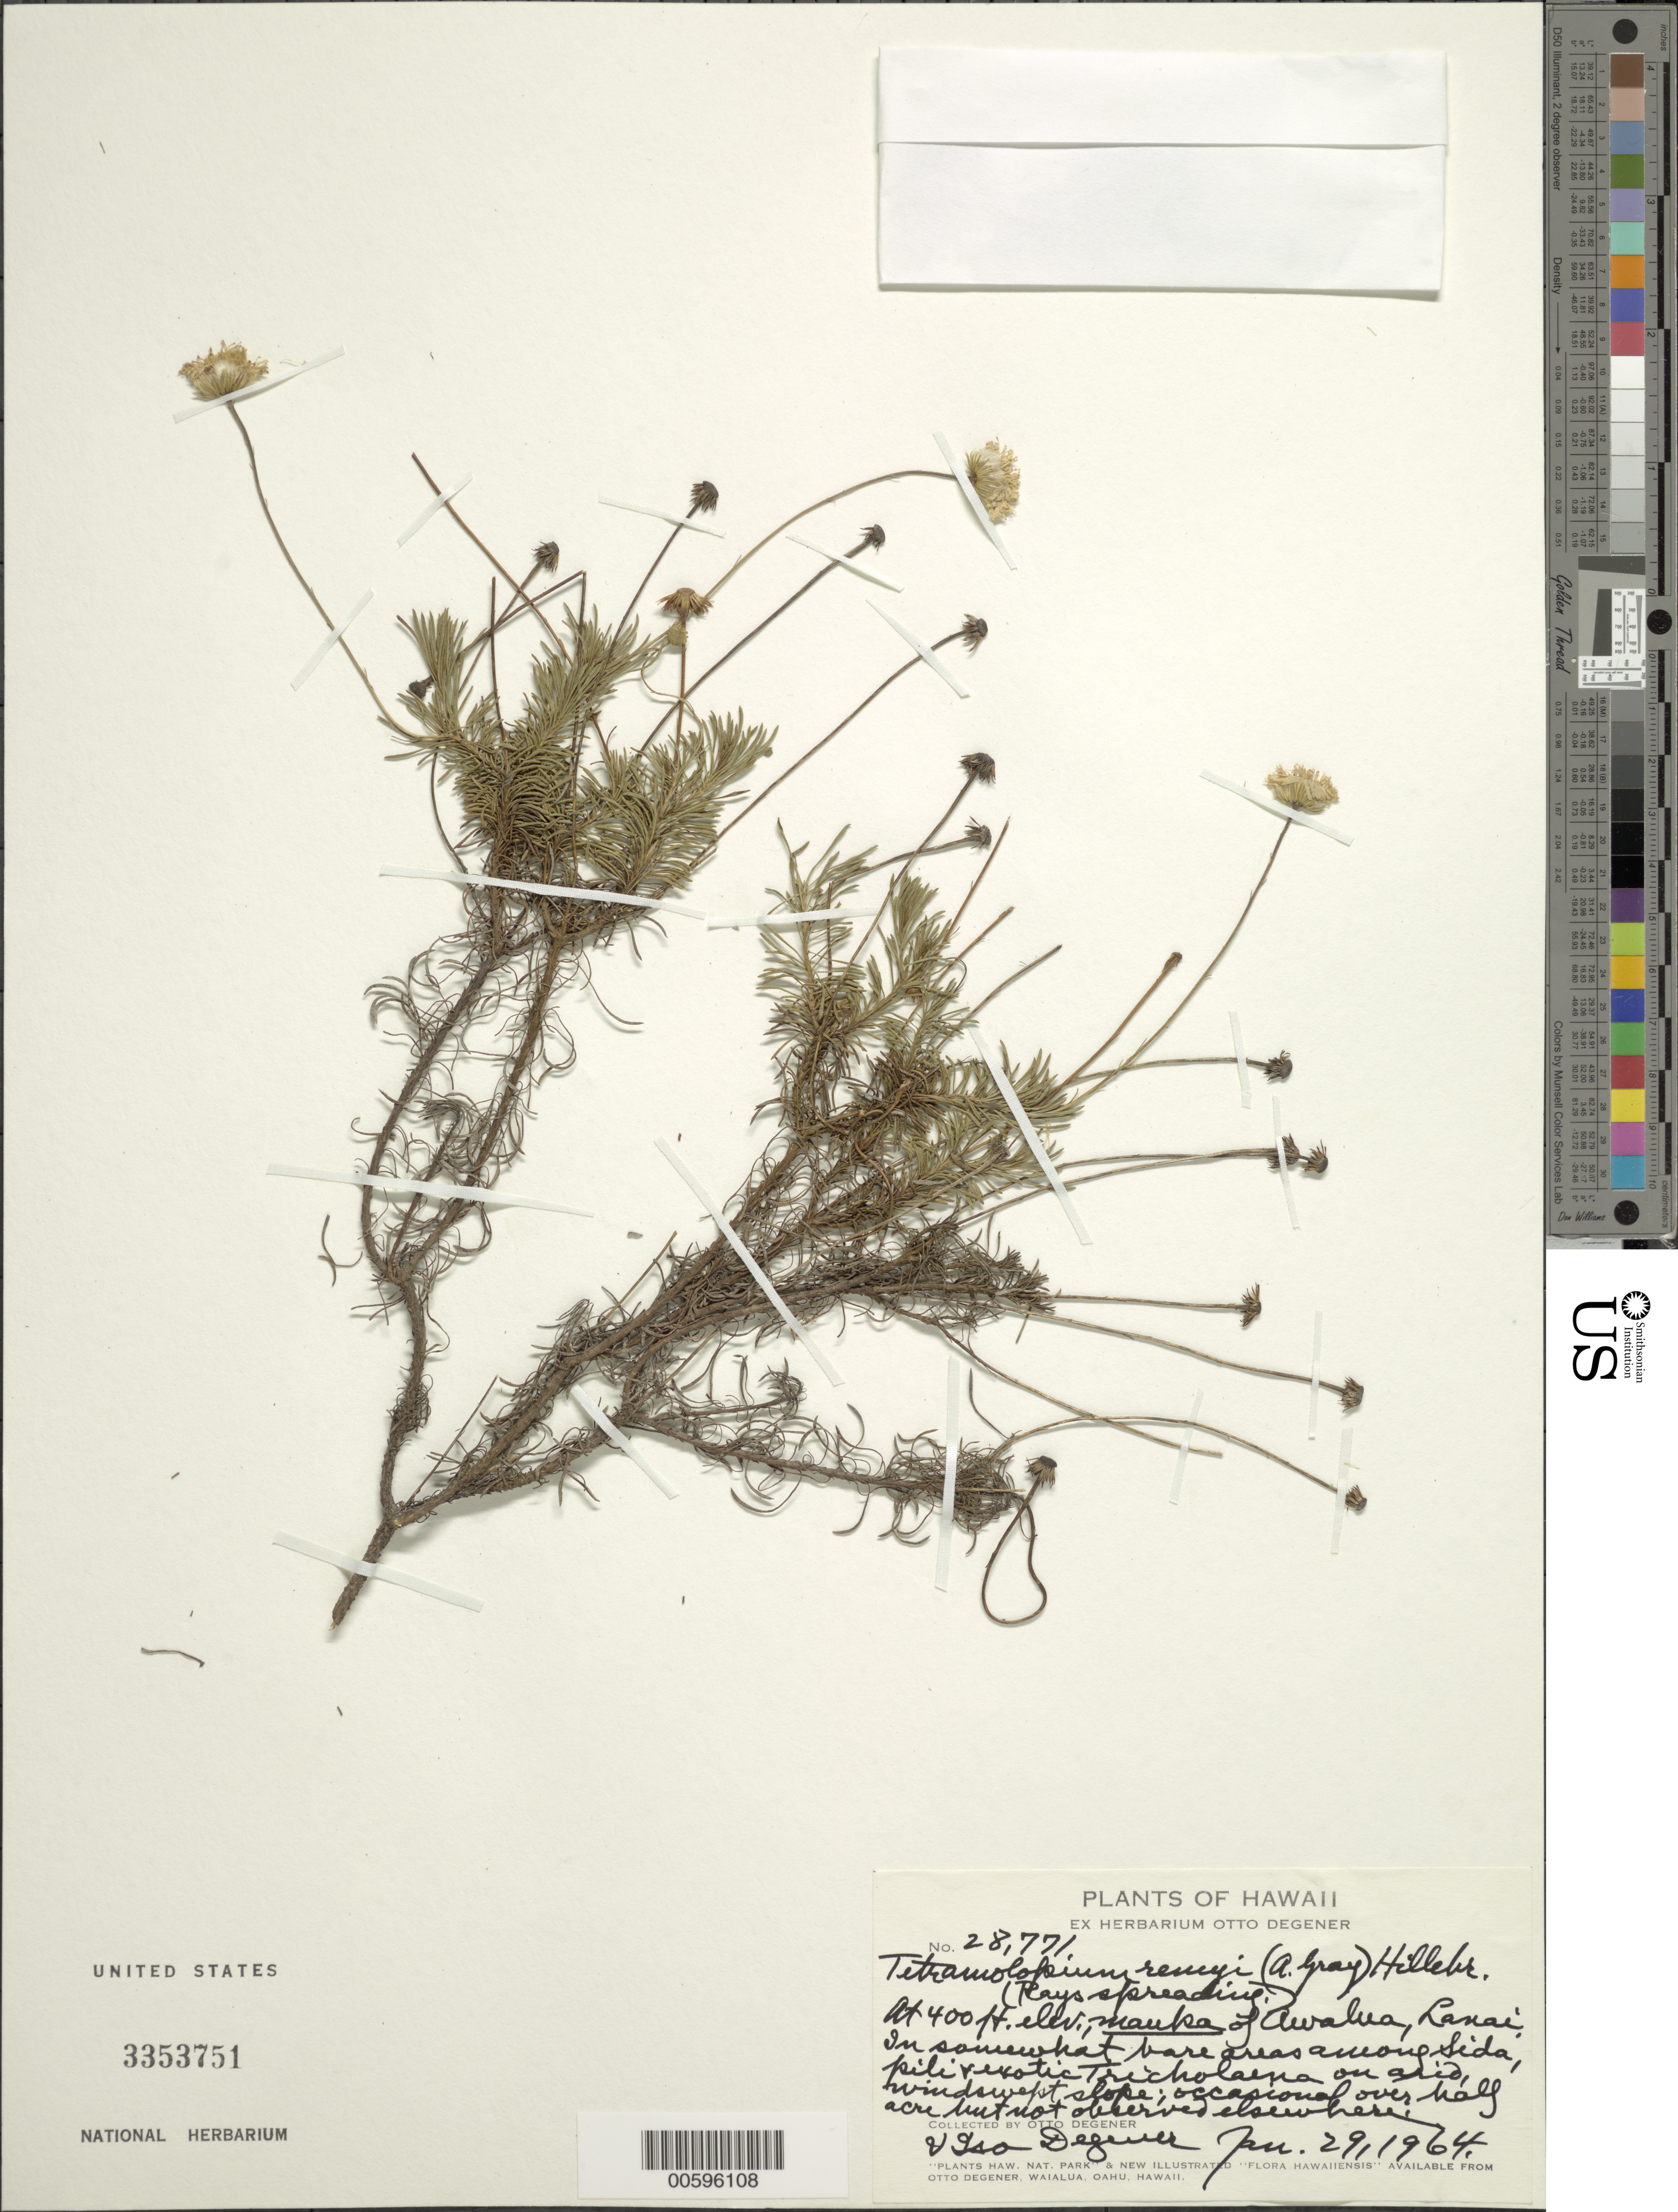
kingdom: Plantae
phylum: Tracheophyta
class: Magnoliopsida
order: Asterales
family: Asteraceae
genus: Tetramolopium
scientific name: Tetramolopium remyi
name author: (A. Gray) Hillebr.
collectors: O. Degener & I. Degener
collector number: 28771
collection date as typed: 29 Jan 1964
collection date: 1964-01-29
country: United States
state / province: Hawaii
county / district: Maui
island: Lana'i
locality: Mauka of Awalua.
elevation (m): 122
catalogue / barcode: US 3353751